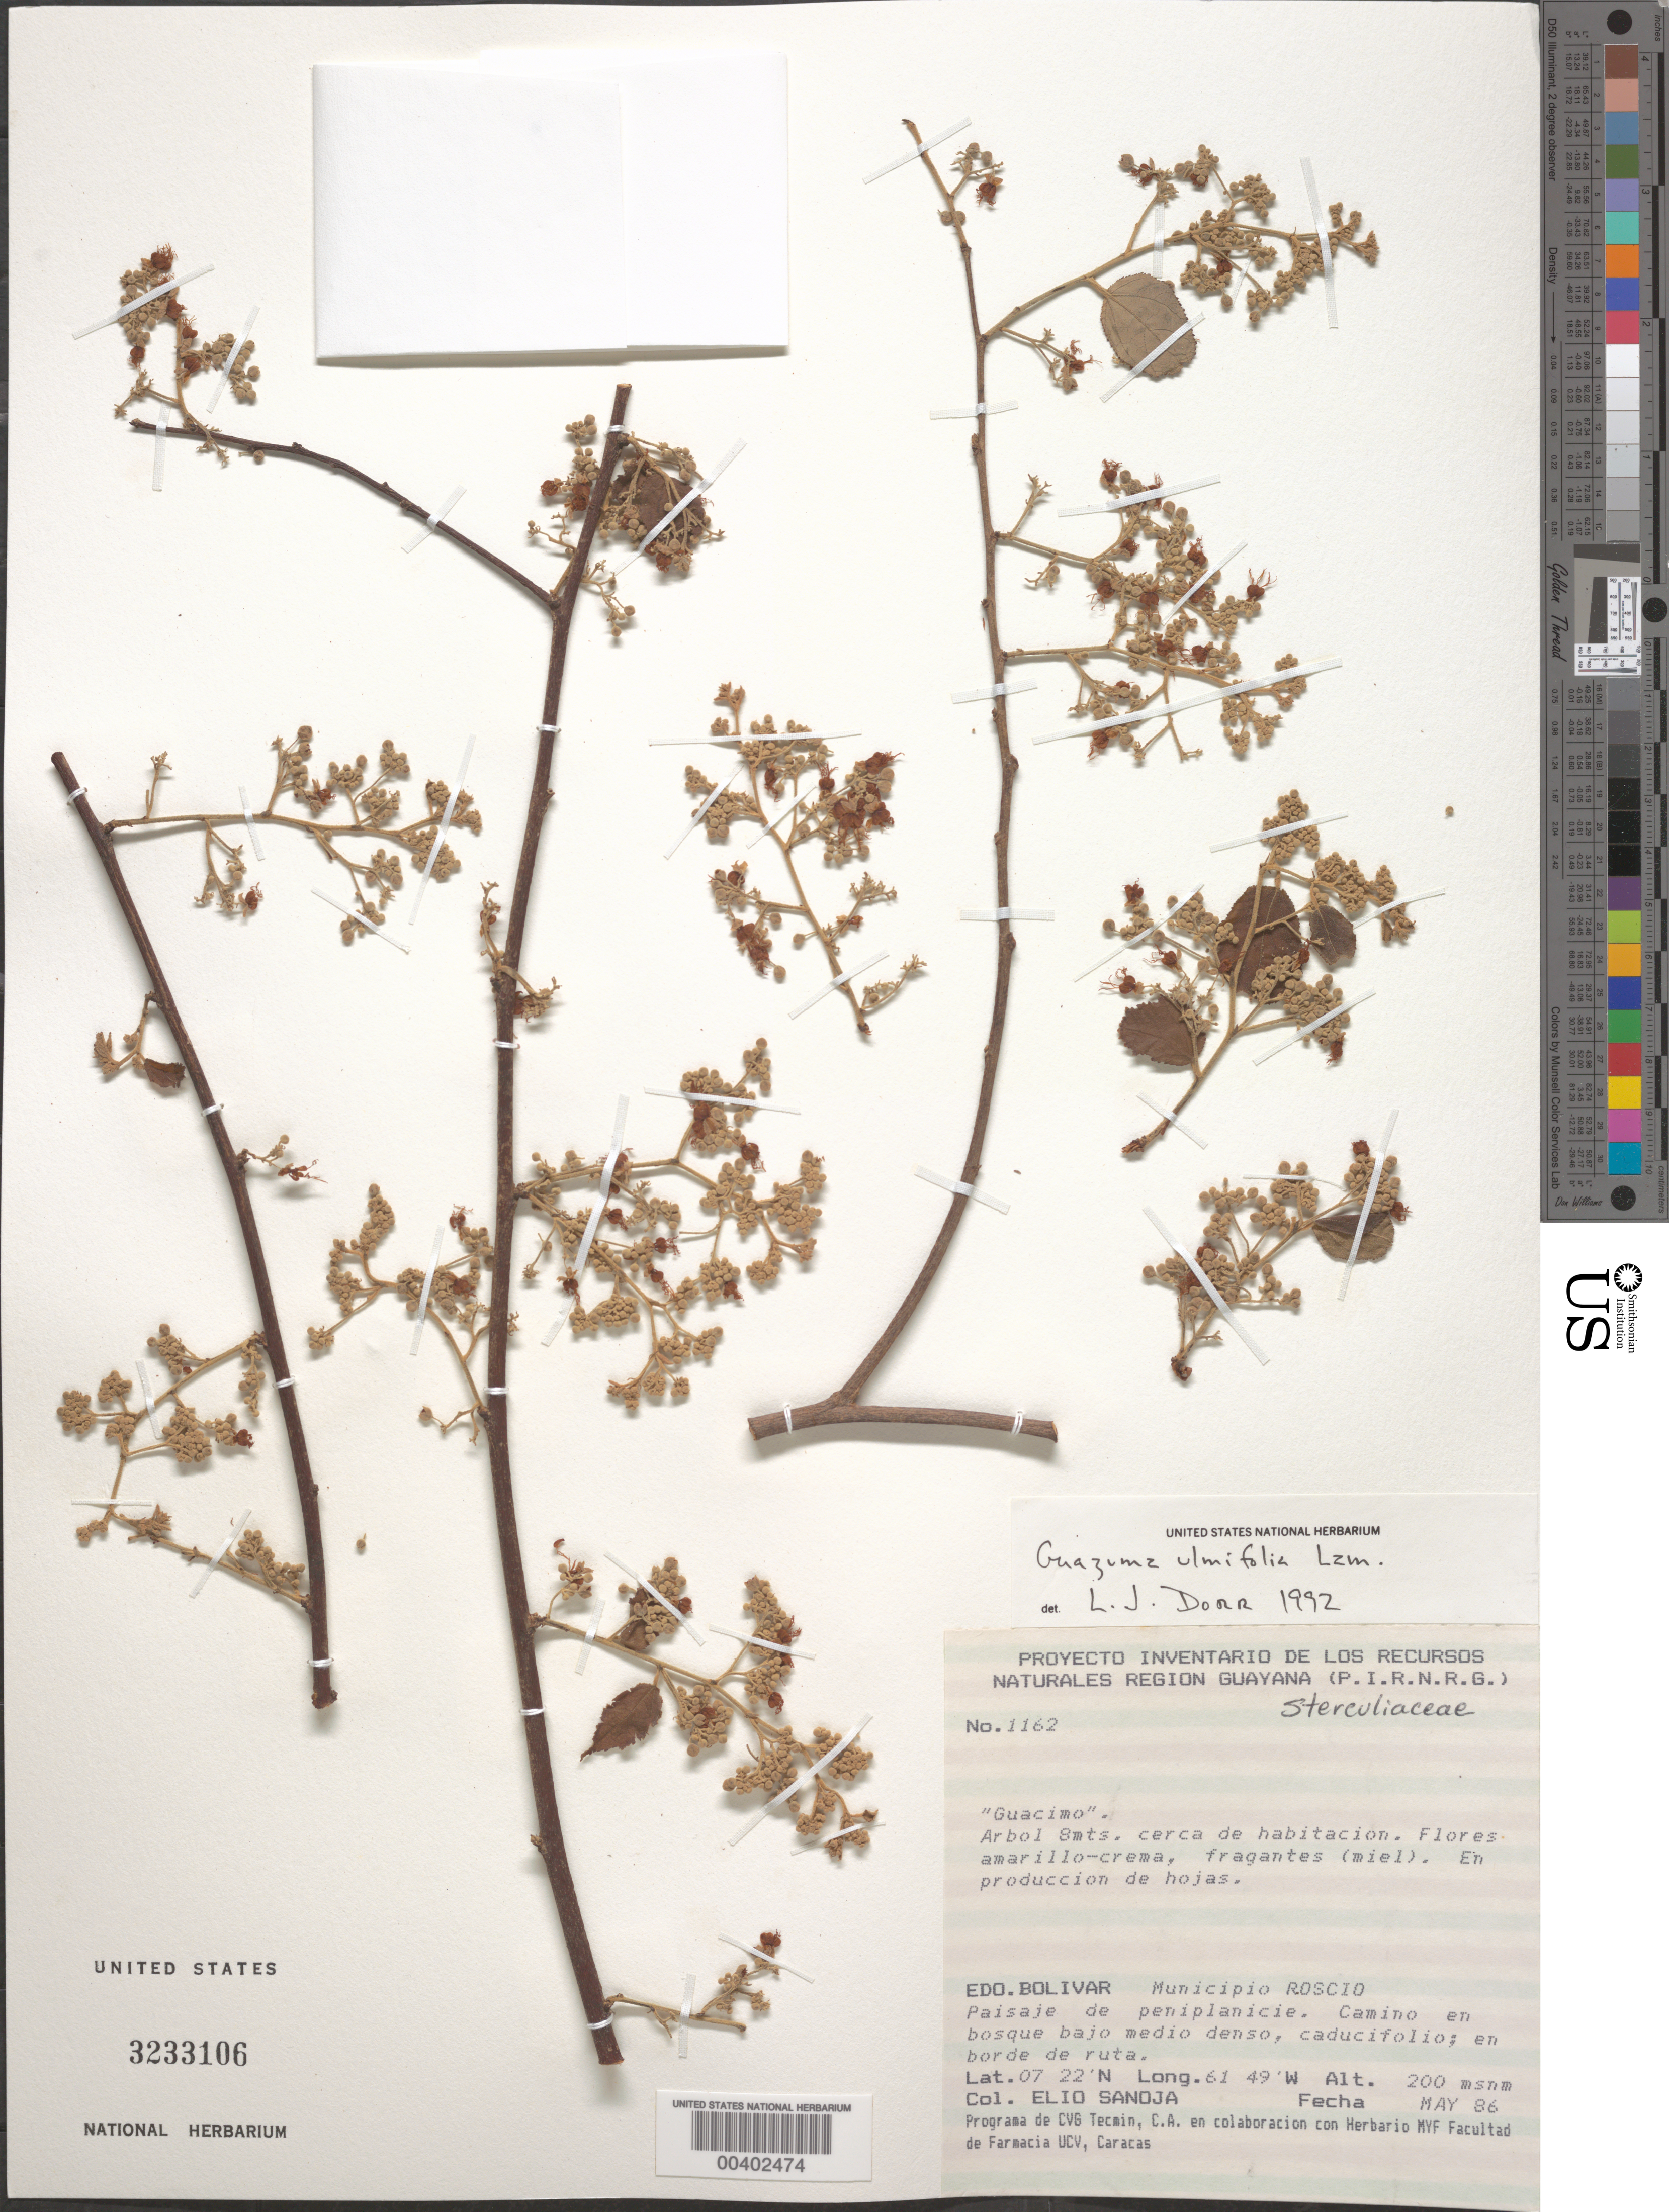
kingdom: Plantae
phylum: Tracheophyta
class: Magnoliopsida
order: Malvales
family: Malvaceae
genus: Guazuma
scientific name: Guazuma ulmifolia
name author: Lam.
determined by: Dorr, L. J., (BOT), Smithsonian Institution - National Museum of Natural History (UNITED STATES)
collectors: E. Sanoja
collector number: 1162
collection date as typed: May 1986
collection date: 1986-05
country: Venezuela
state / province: Bolívar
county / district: Roscio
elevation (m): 200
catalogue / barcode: US 3233106